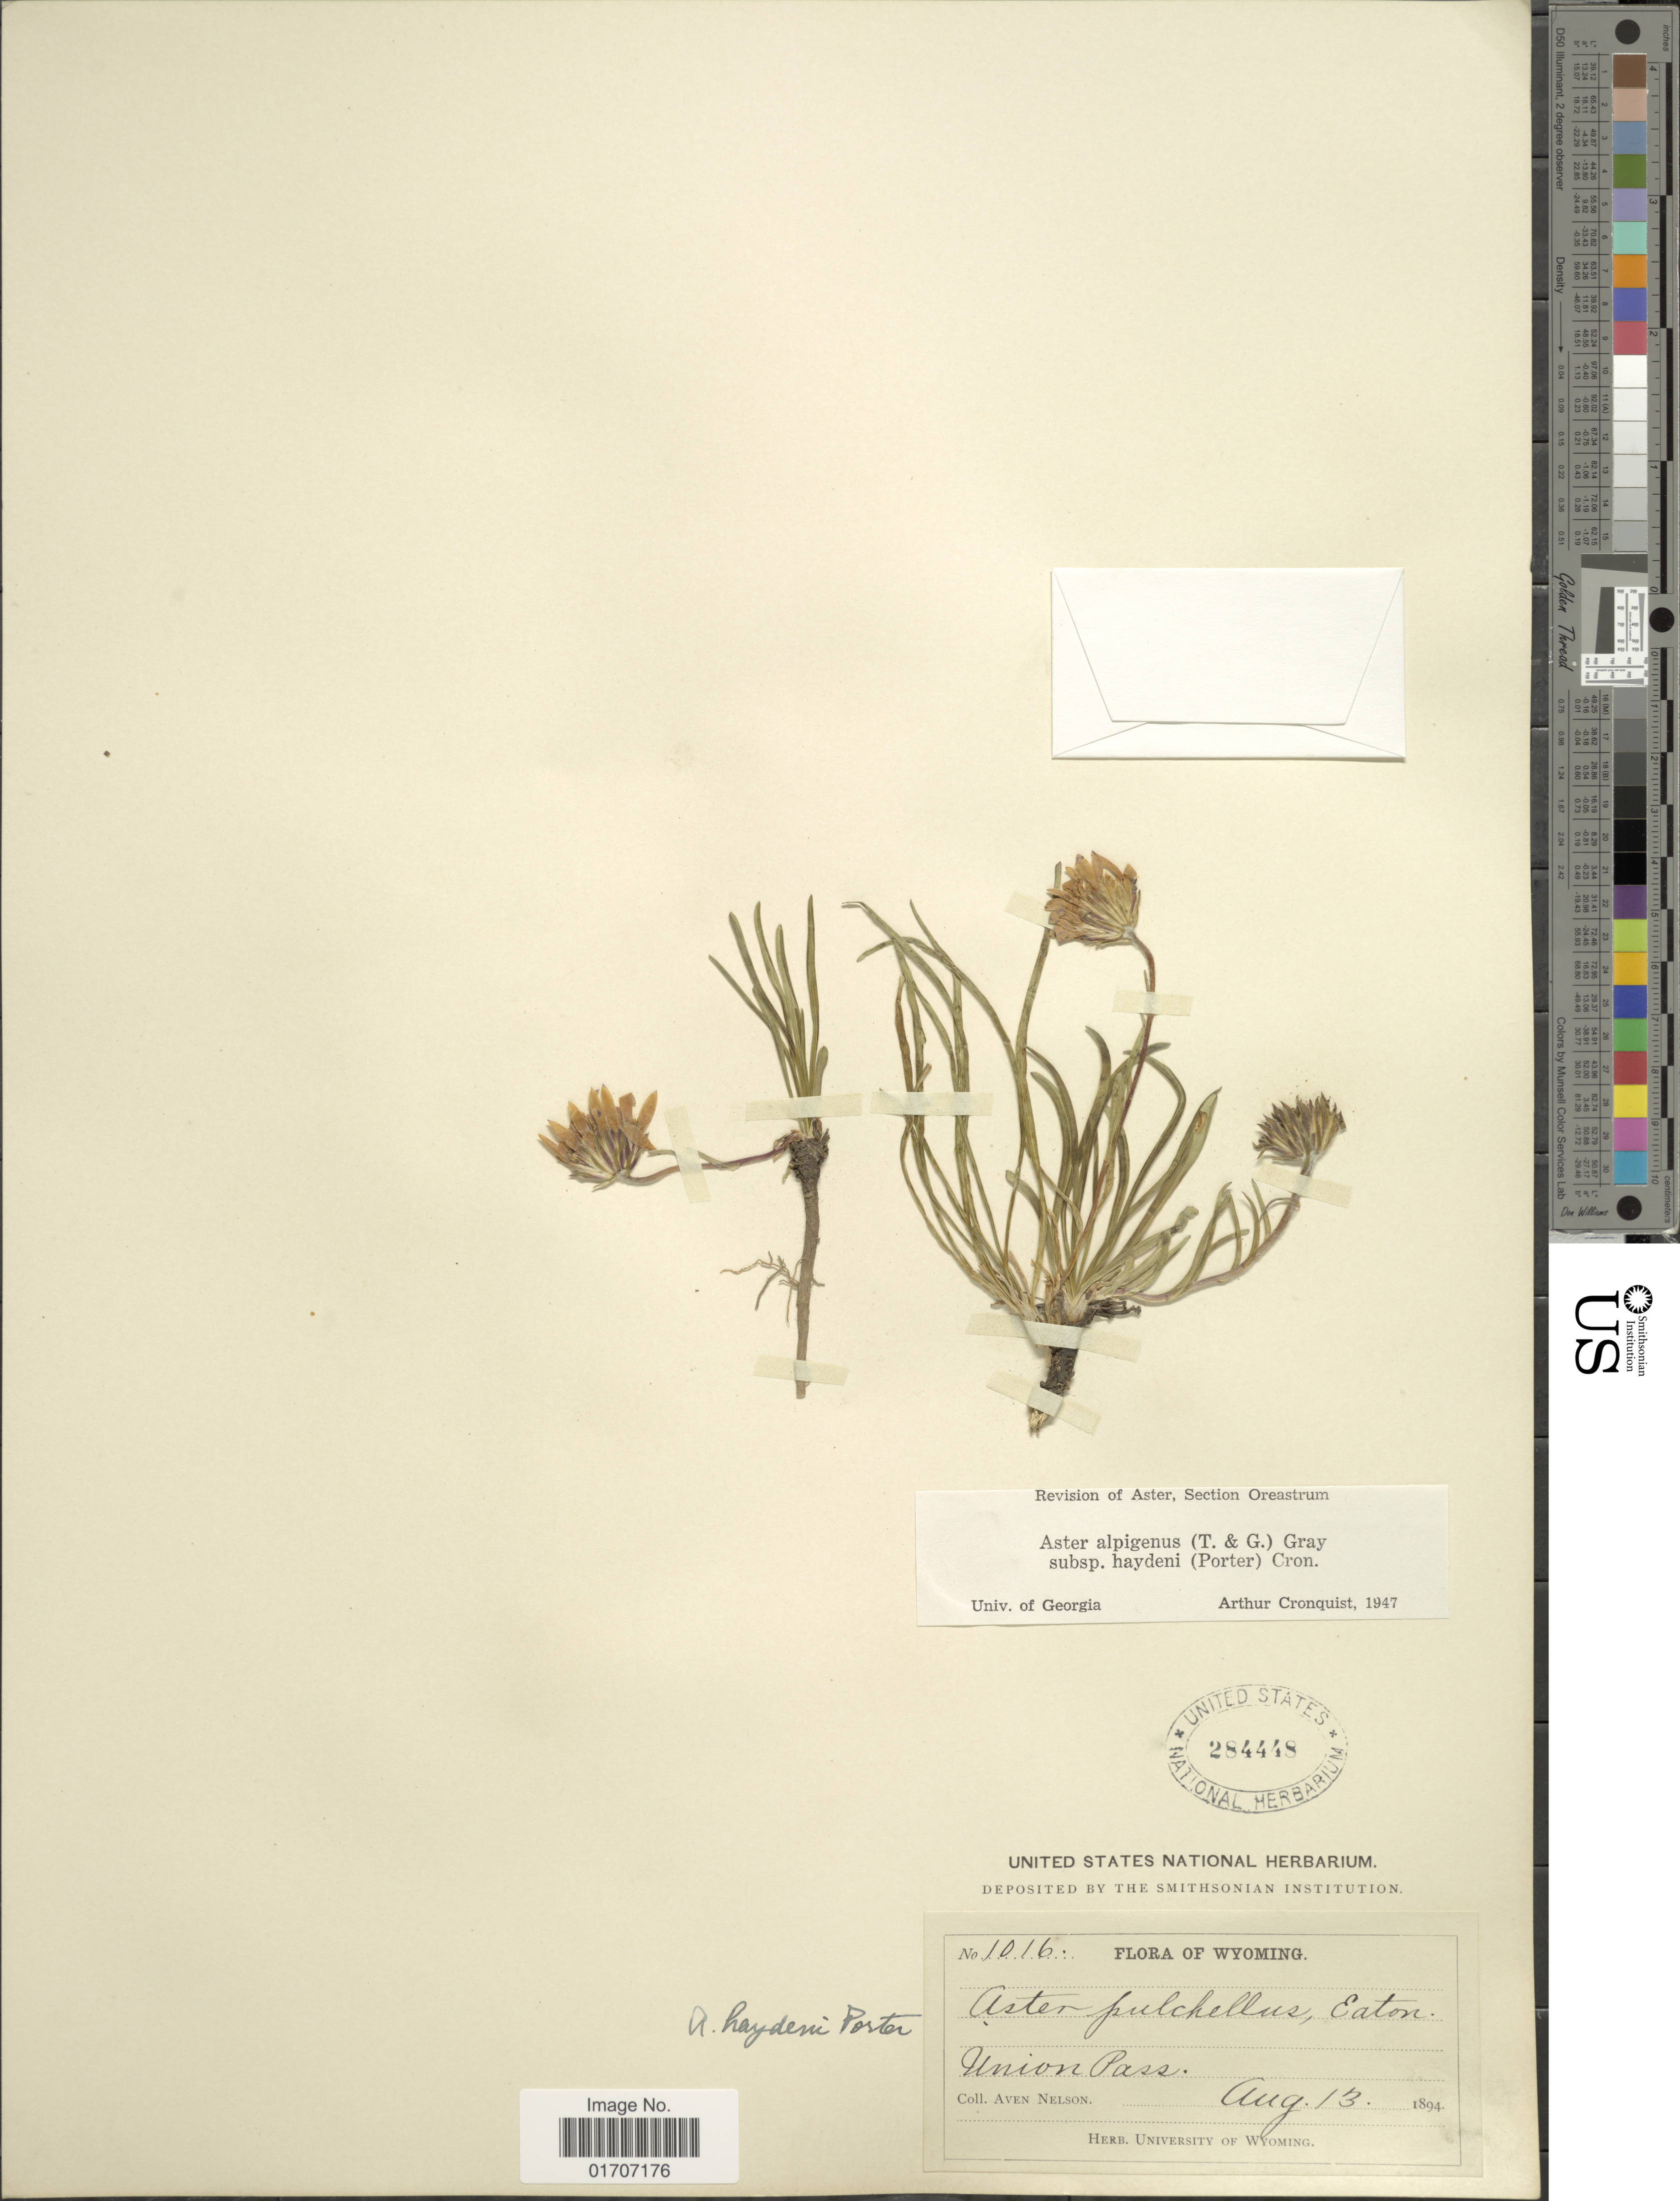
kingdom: Plantae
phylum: Tracheophyta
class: Magnoliopsida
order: Asterales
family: Asteraceae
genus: Oreostemma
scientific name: Oreostemma alpigenum var. haydenii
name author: (Porter) G.L. Nesom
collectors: A. Nelson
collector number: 1016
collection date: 1894-08-13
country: United States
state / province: Wyoming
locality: Union Pass.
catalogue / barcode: US 284448